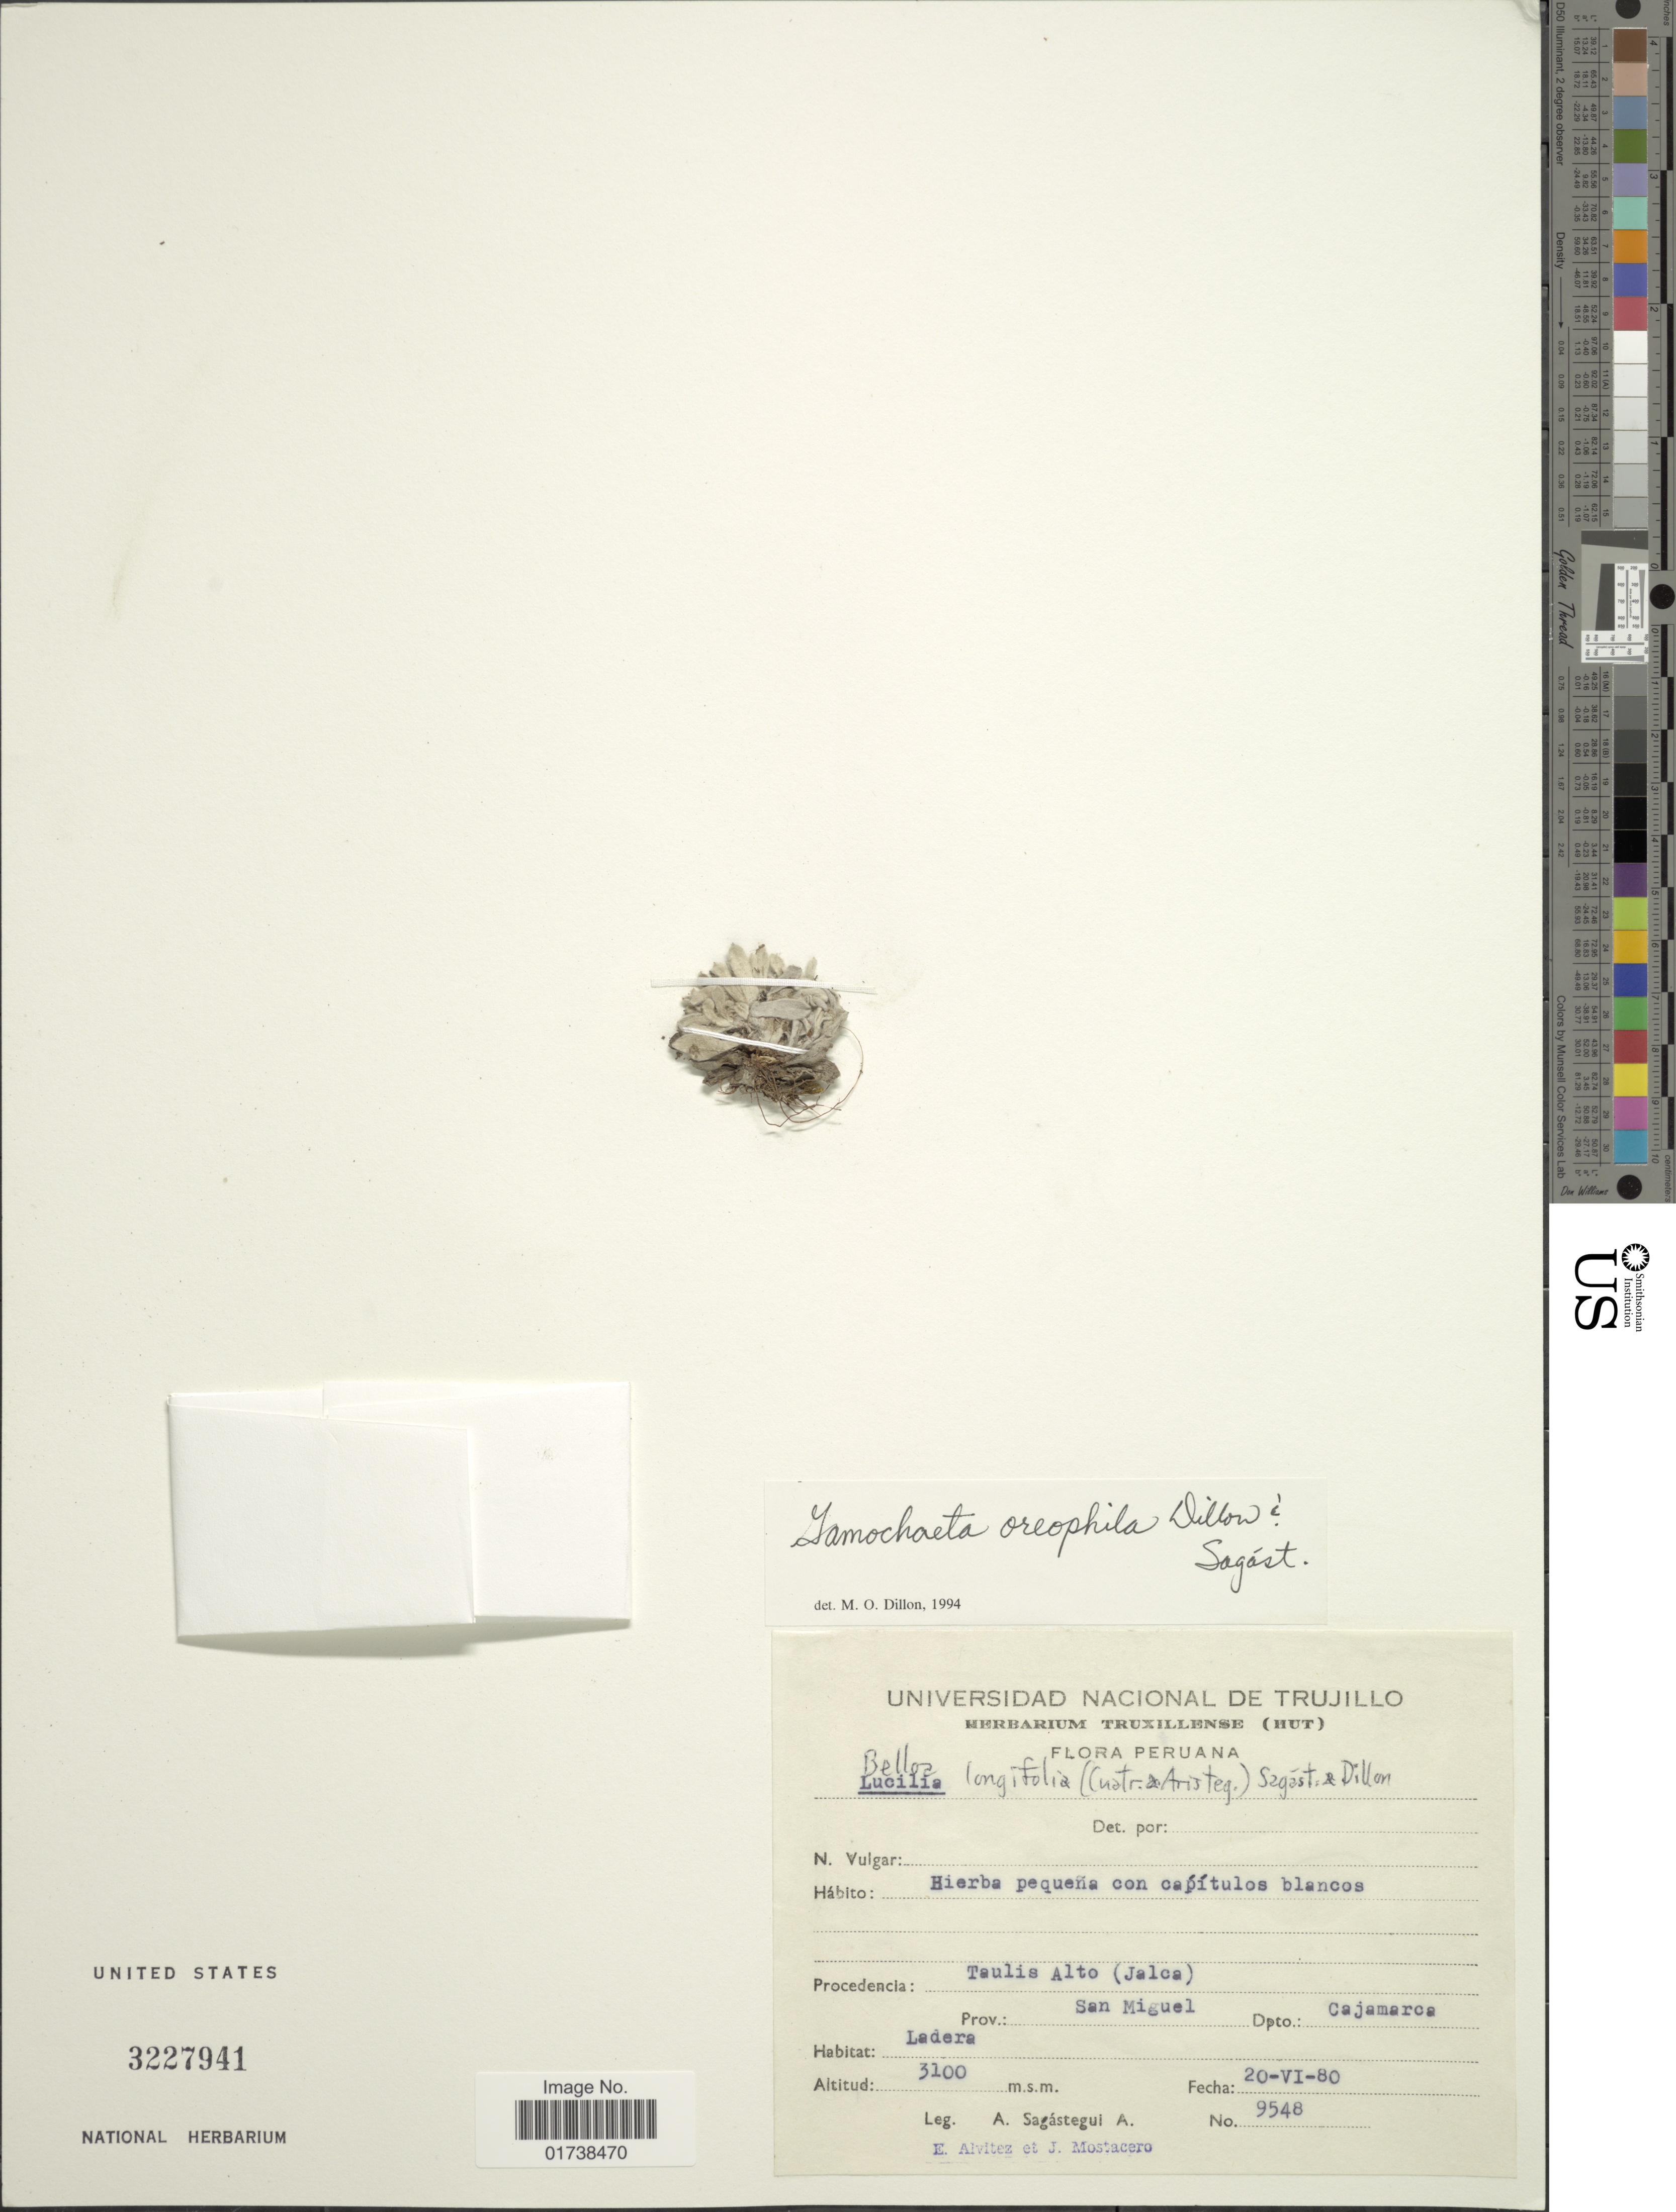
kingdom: Plantae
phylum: Tracheophyta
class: Magnoliopsida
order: Asterales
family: Asteraceae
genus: Gamochaeta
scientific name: Gamochaeta oreophila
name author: M.O. Dillon & Sagást.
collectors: A. Sagástegui A., E. Alvitez I. & J. Mostacero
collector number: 9548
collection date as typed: Transcribed d/m/y: 20/6/80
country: Peru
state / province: Cajamarca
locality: Taulis Alto(Jalca), Prov.: San Miguel, Dpto. Cajamarca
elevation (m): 3100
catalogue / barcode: US 3227941